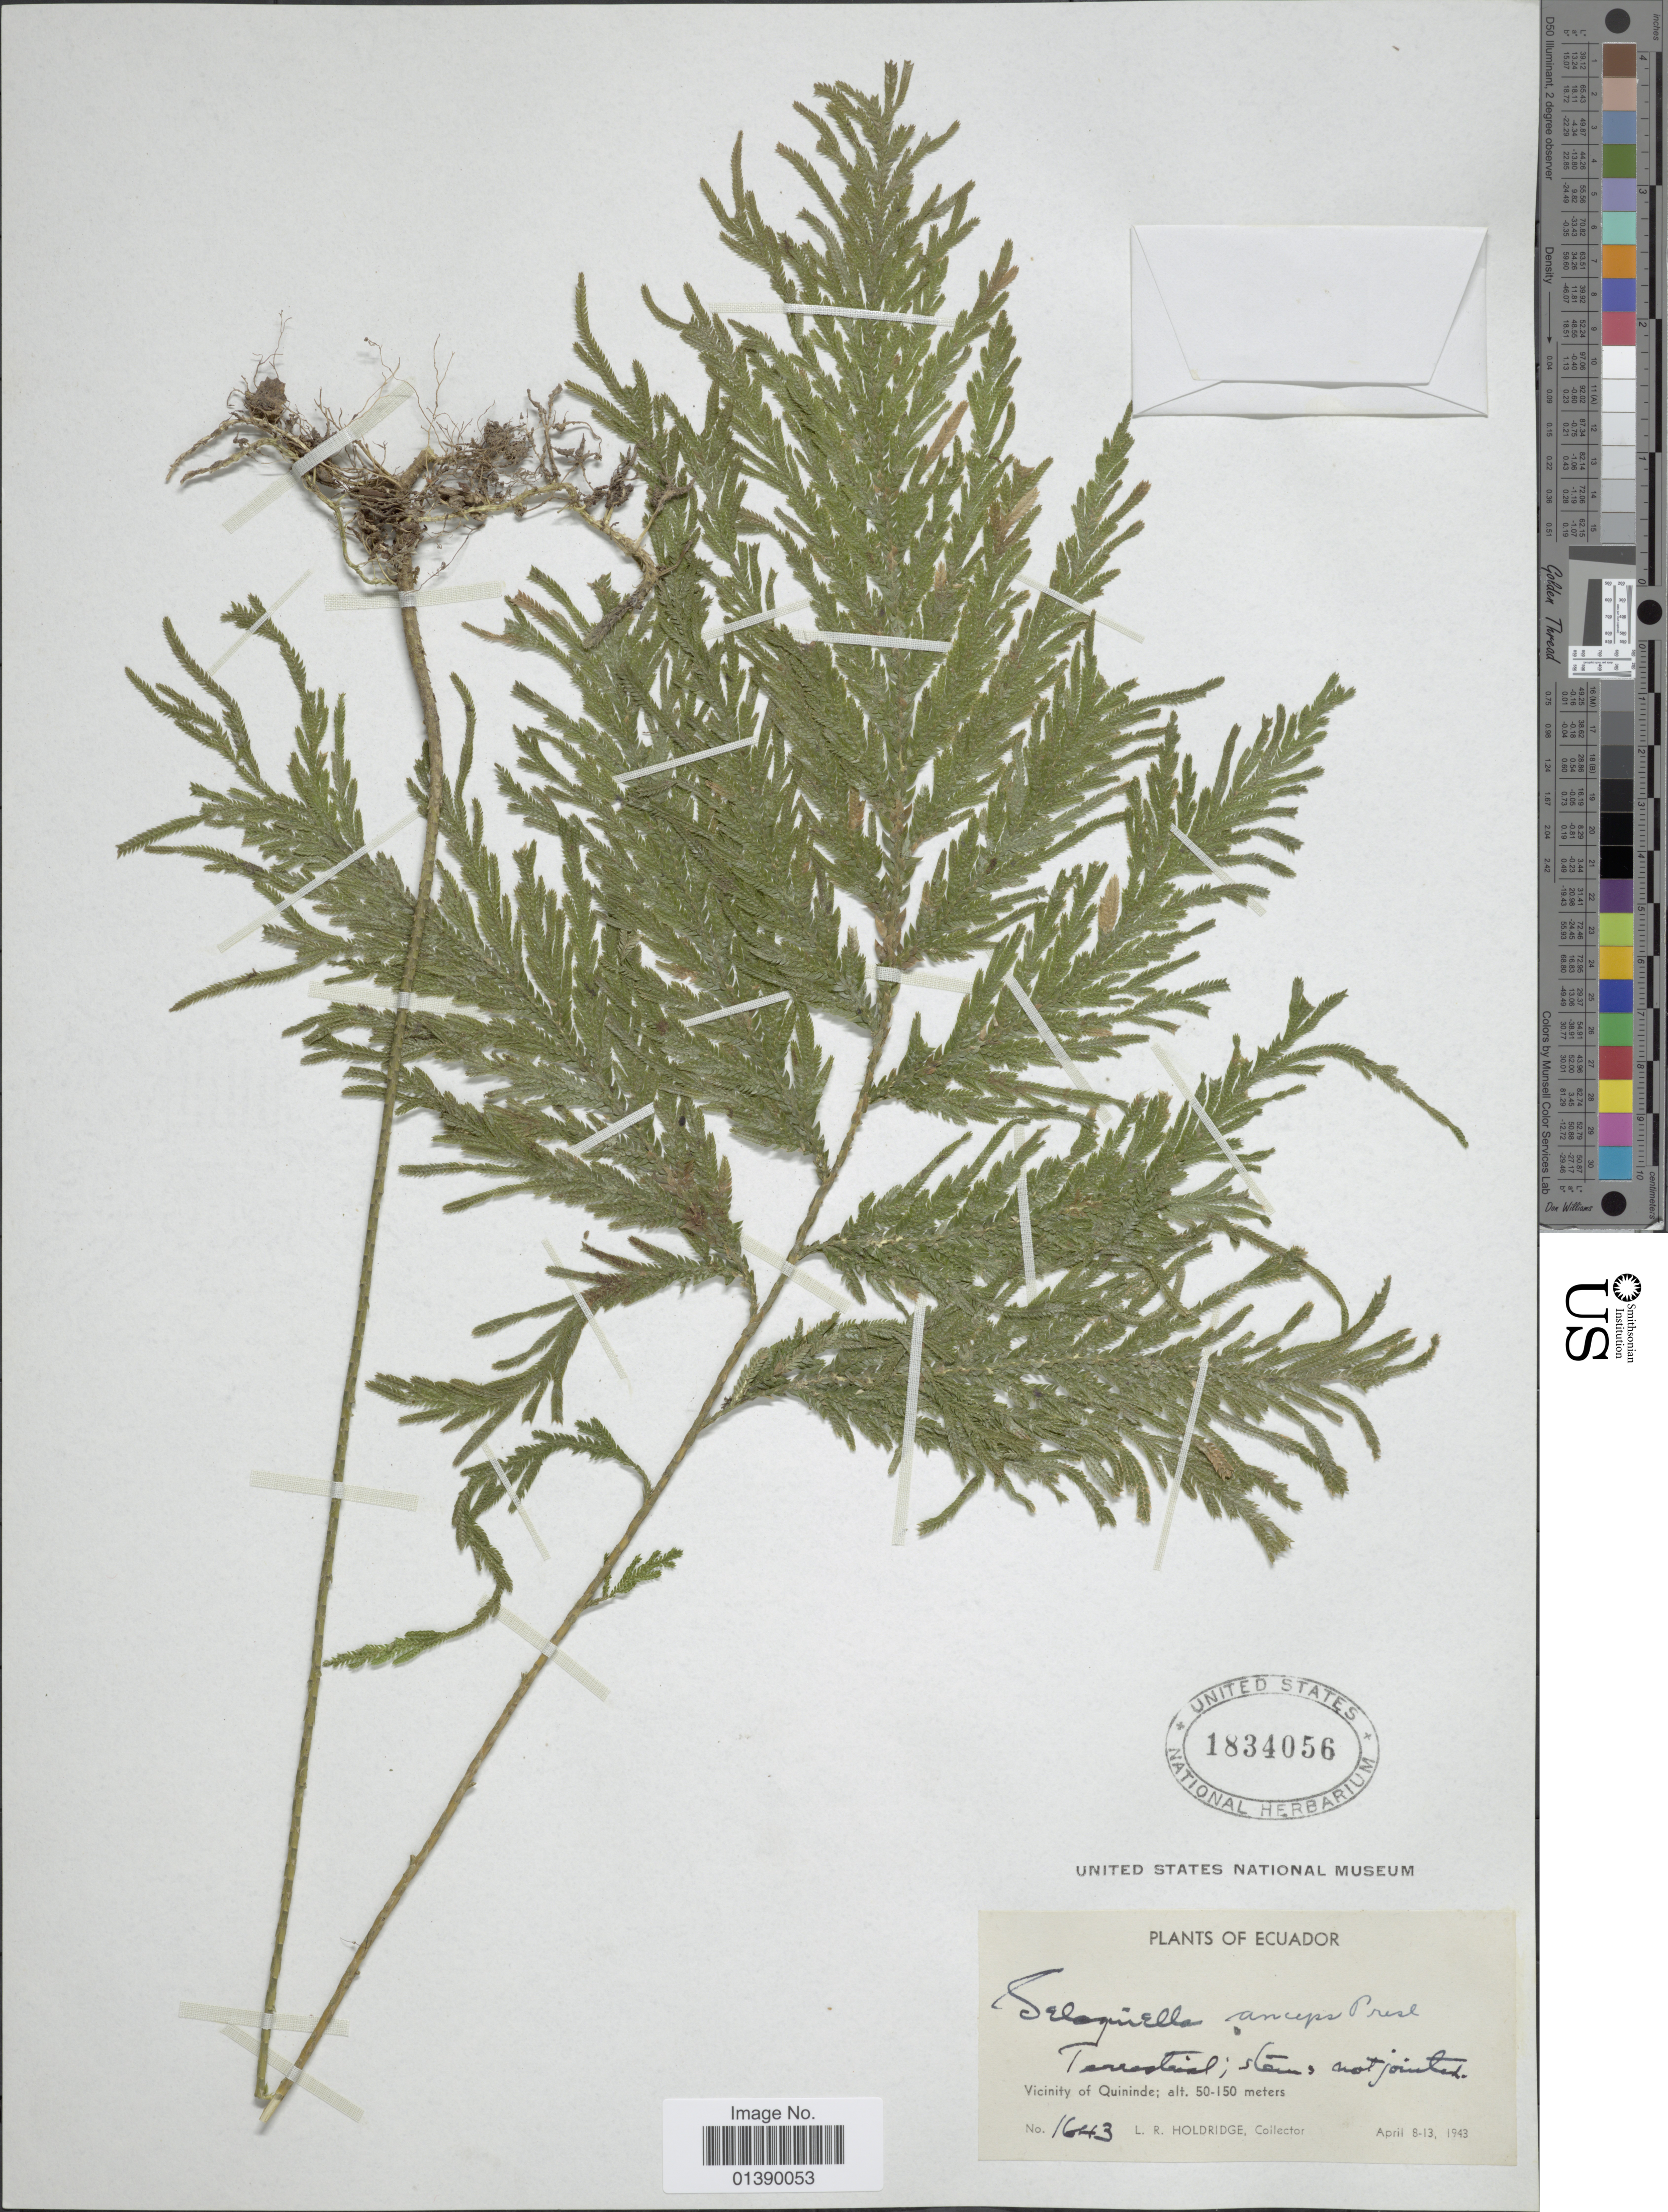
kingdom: Plantae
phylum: Tracheophyta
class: Lycopodiopsida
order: Selaginellales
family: Selaginellaceae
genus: Selaginella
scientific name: Selaginella anceps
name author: (C. Presl)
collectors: L. Holdridge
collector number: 1643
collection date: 1943-04-08/1943-04-13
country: Ecuador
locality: Vicinity of Quininde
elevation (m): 50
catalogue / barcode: US 1834056